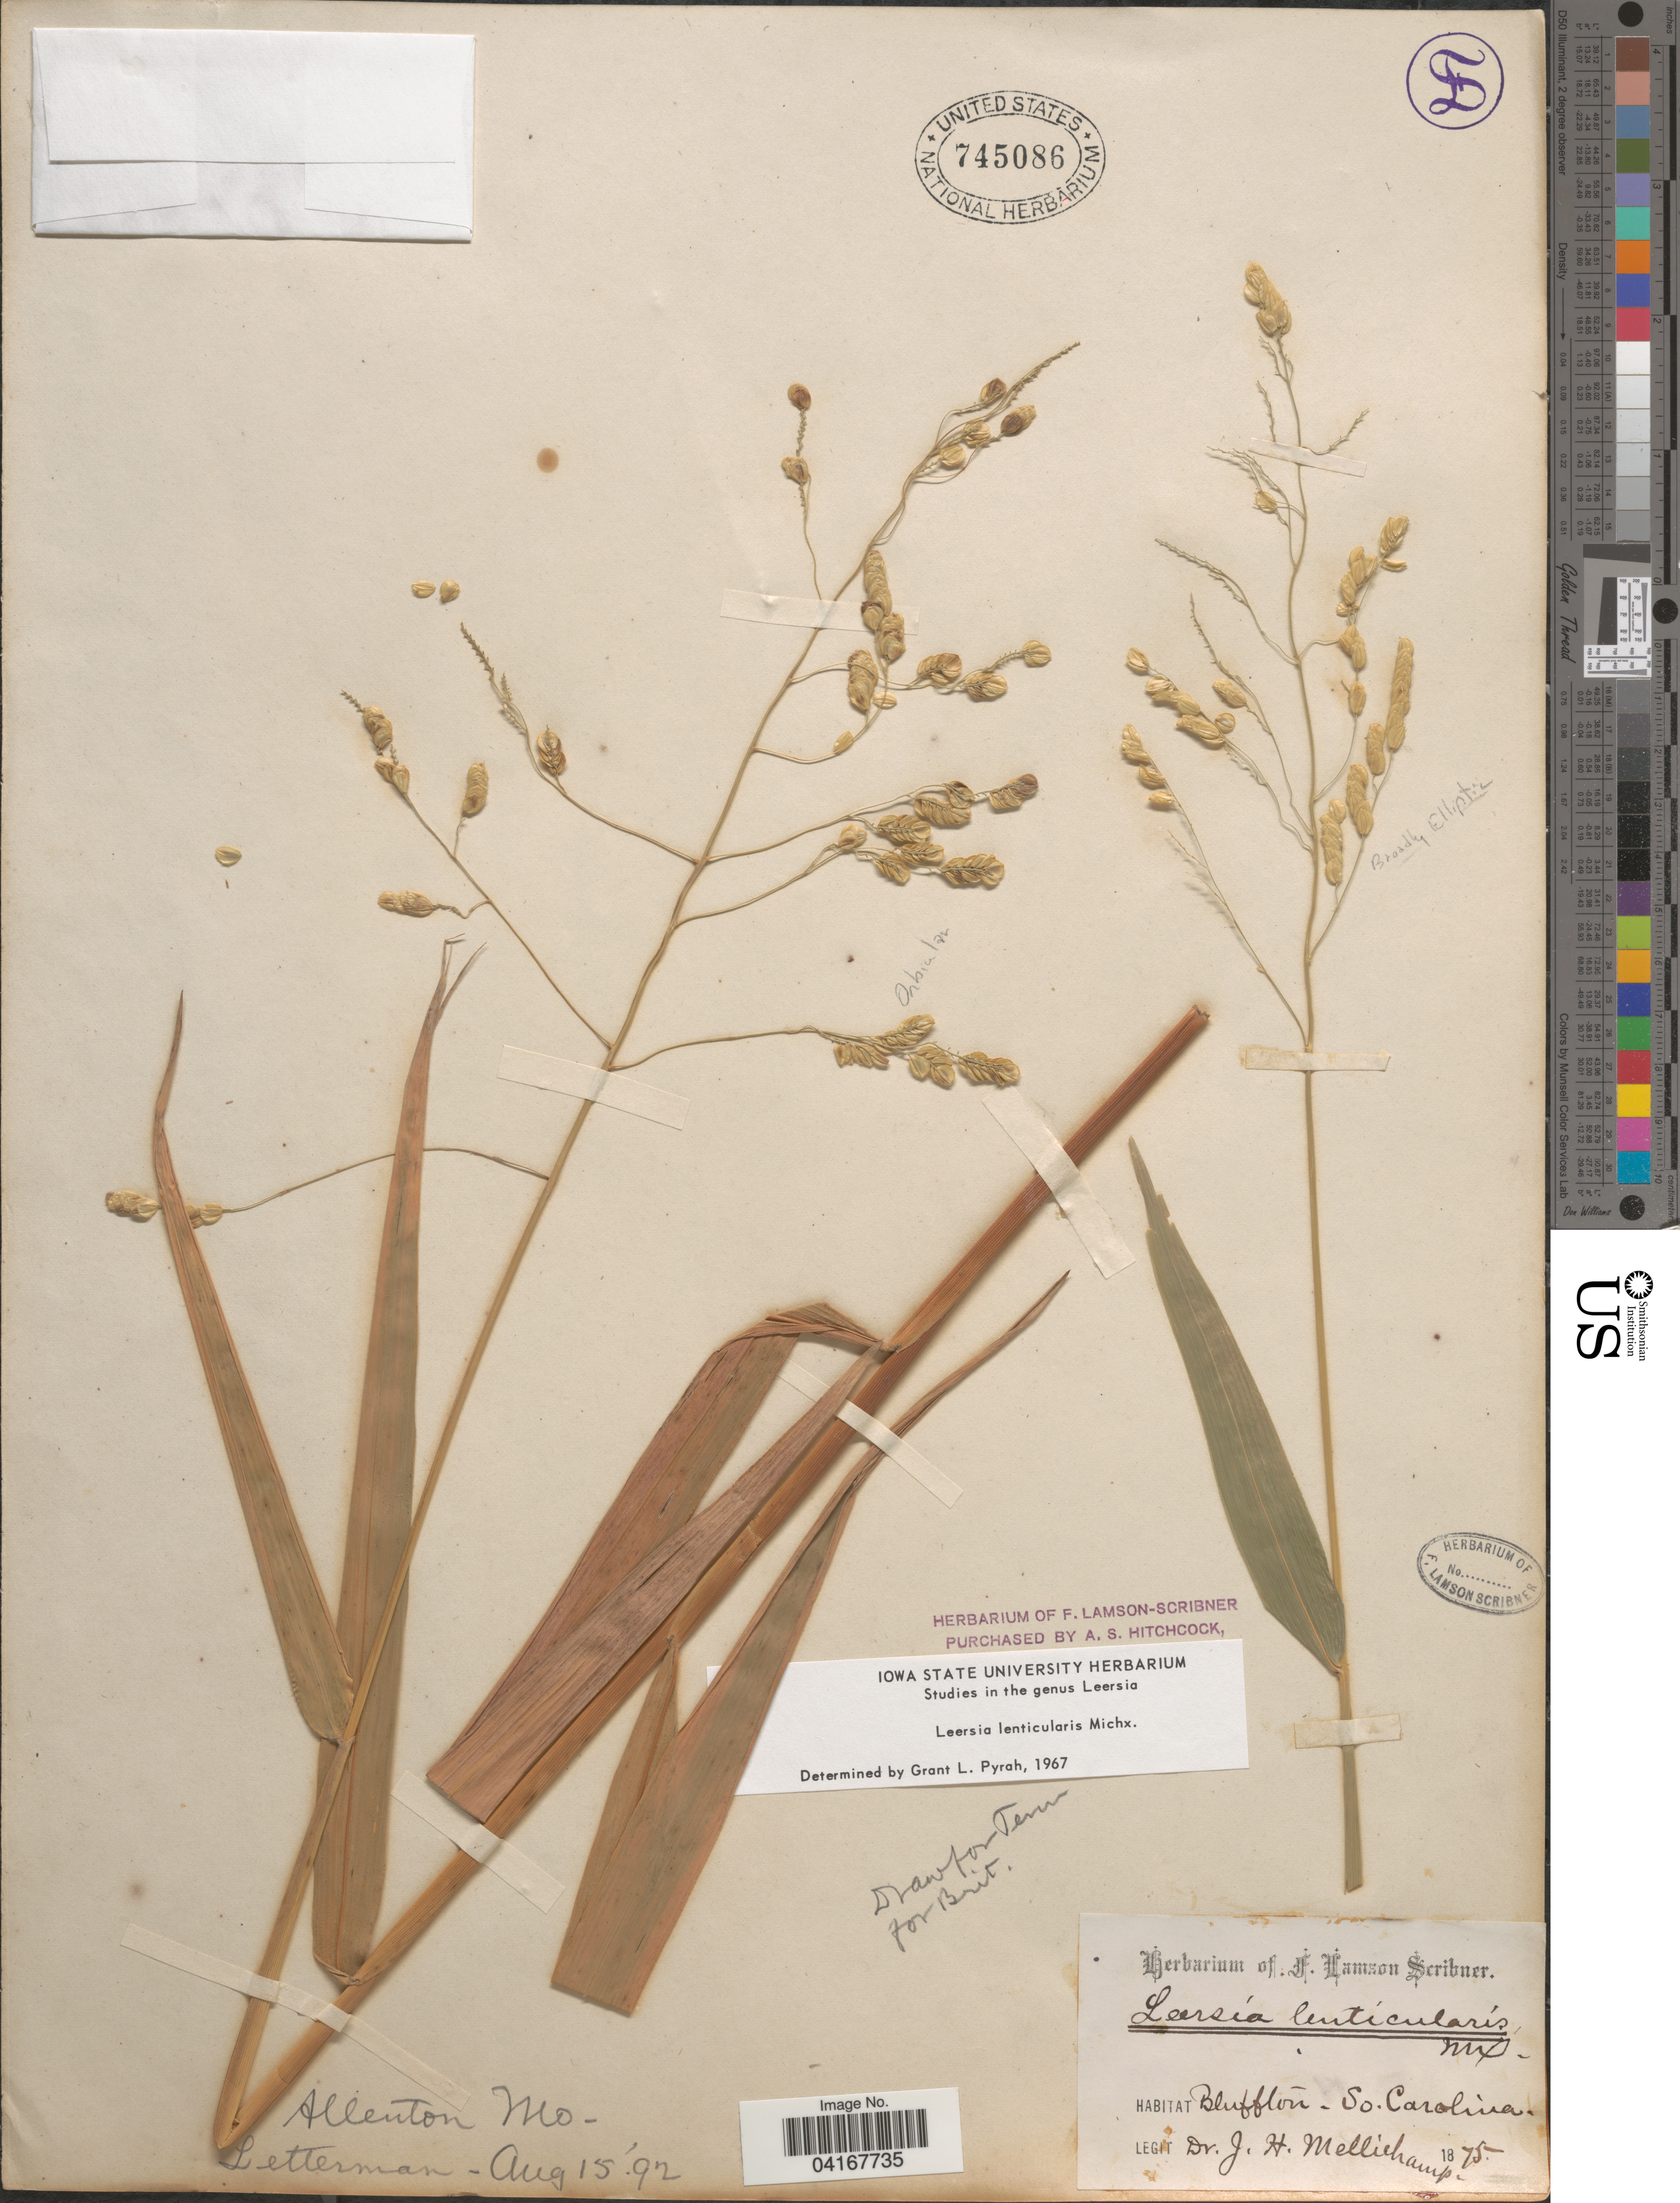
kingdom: Plantae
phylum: Tracheophyta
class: Liliopsida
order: Poales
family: Poaceae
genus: Leersia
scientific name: Leersia lenticularis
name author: Michx.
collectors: J. H. Mellichamp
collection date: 1875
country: United States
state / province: South Carolina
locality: Bluffton.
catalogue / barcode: US 745086